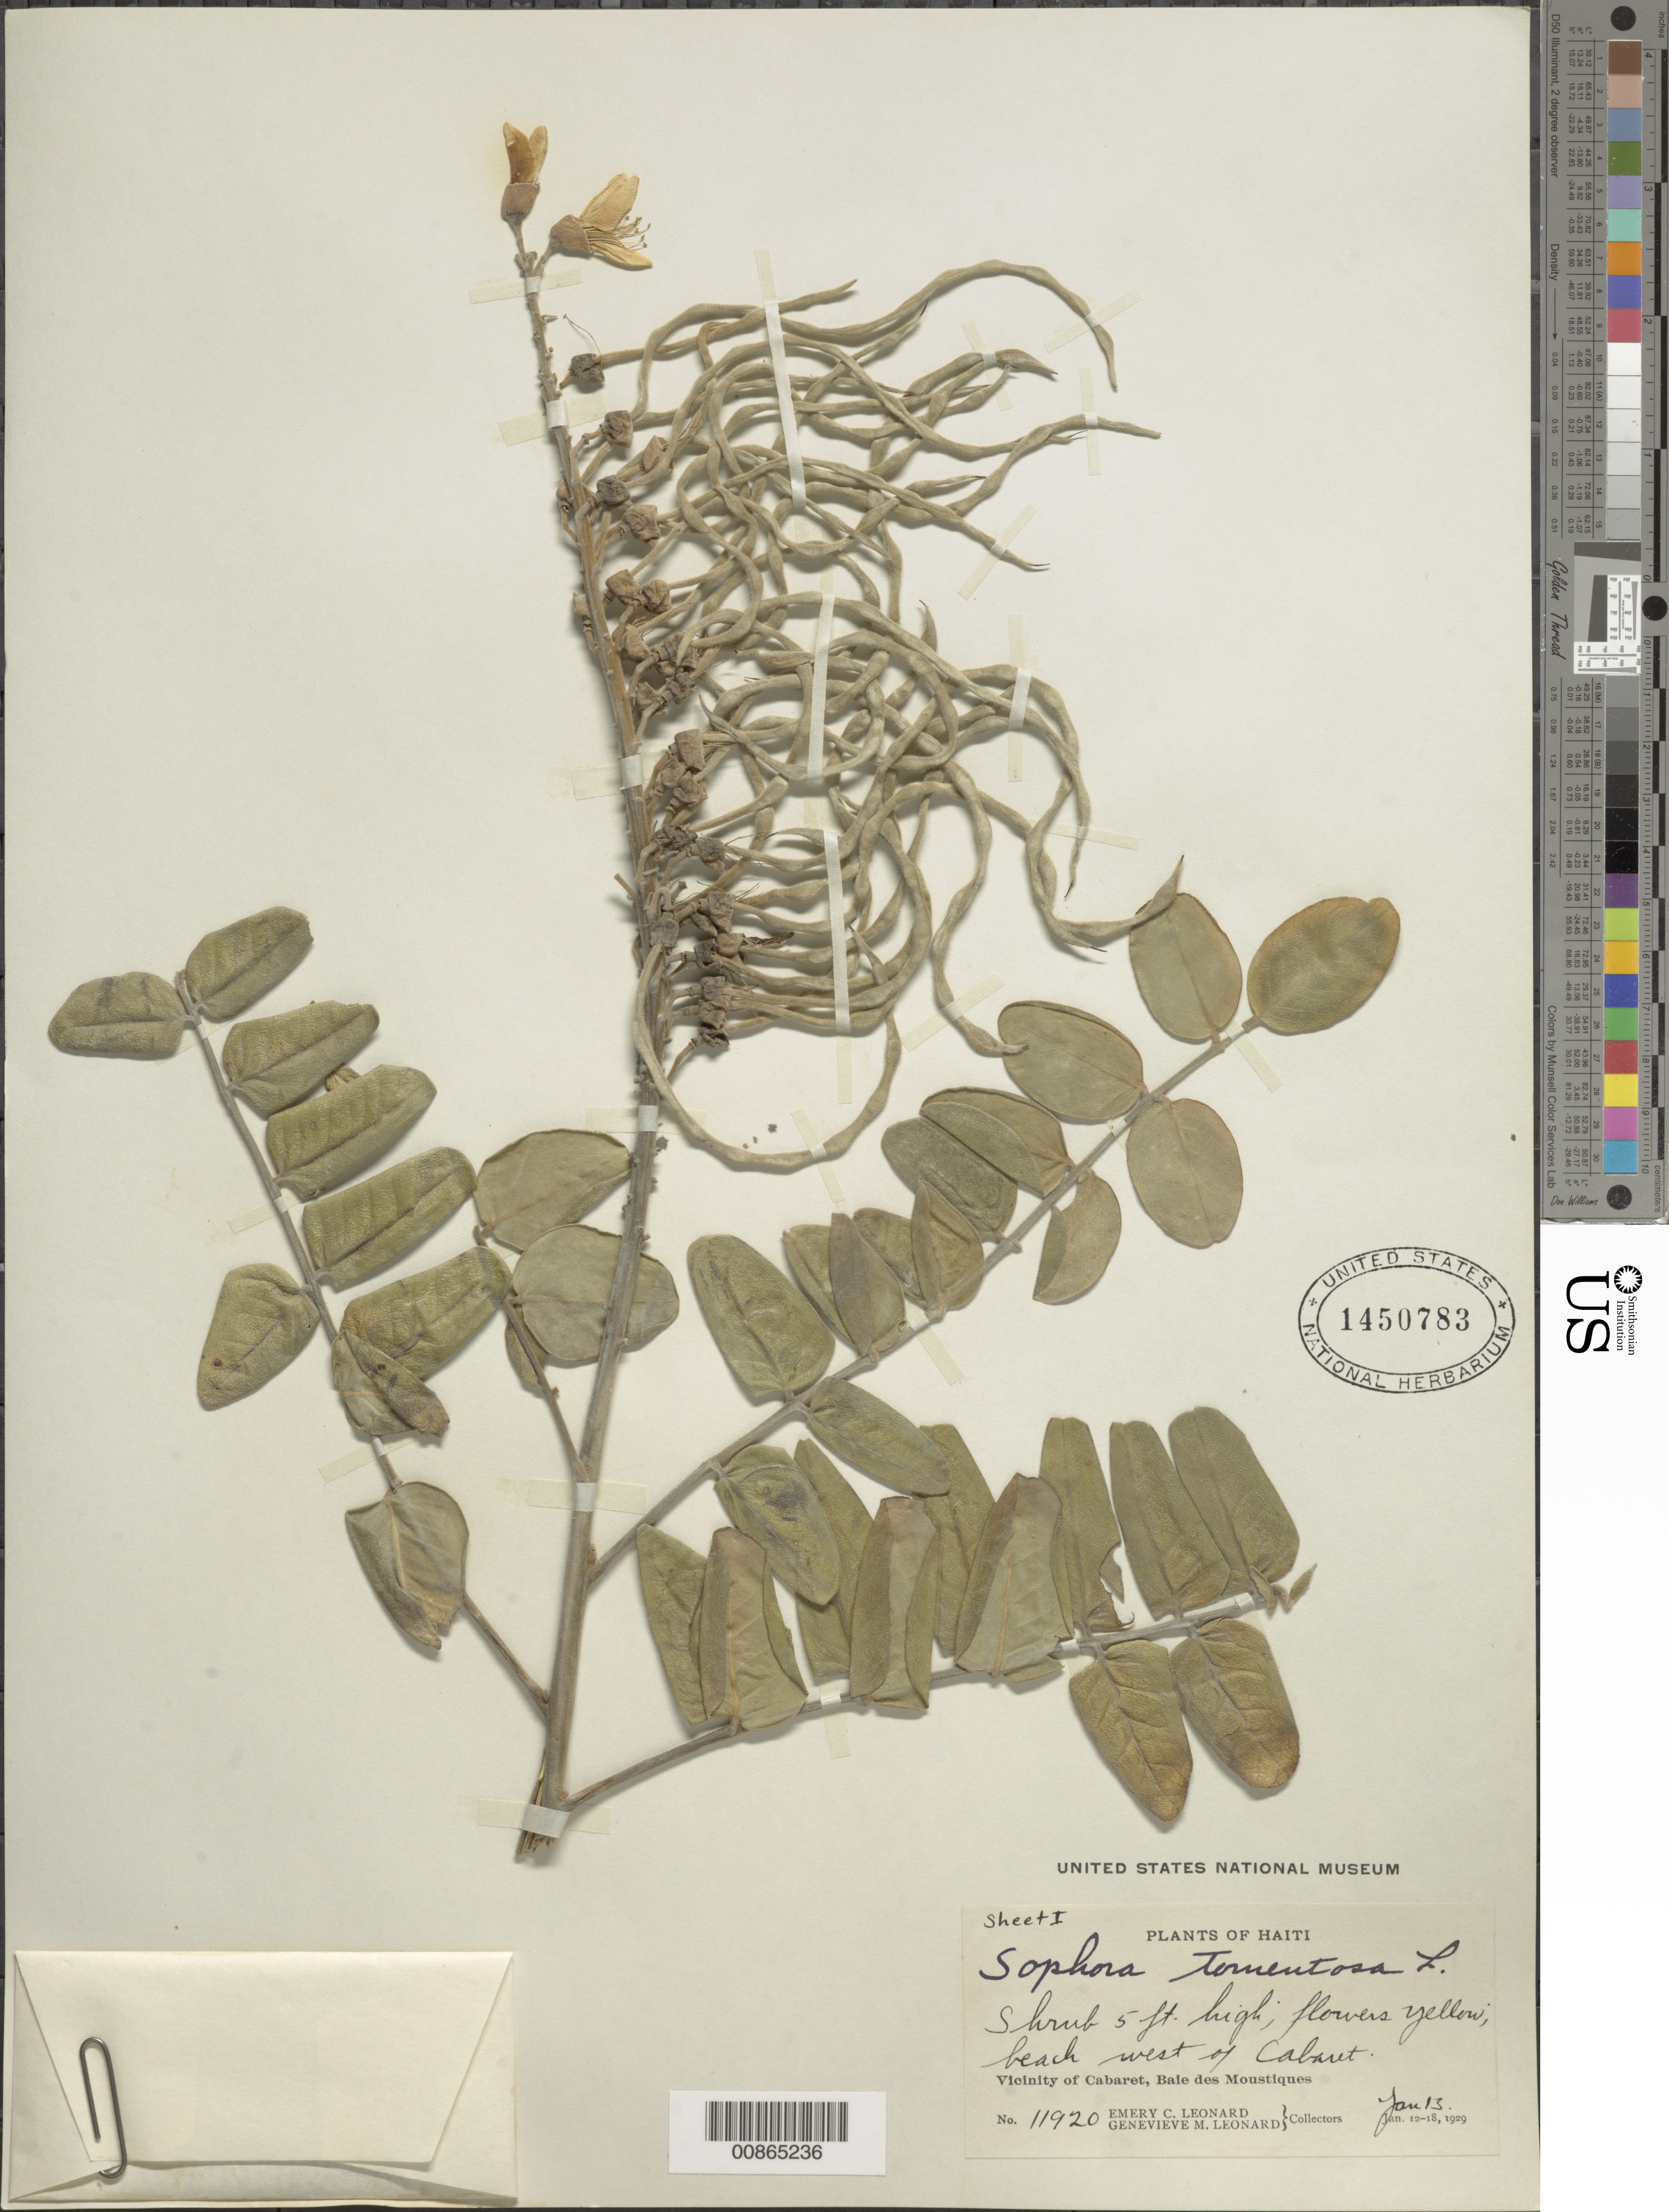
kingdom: Plantae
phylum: Tracheophyta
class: Magnoliopsida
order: Fabales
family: Fabaceae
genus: Sophora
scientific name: Sophora tomentosa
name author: L.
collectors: E. C. Leonard & G. M. Leonard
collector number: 11920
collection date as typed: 13 Jan 1929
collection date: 1929-01-13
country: Haiti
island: Hispaniola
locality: Vicinity of Cabaret, Baie des Moustiques. Beach west of Cabaret.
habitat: Beach.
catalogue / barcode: US 1450783